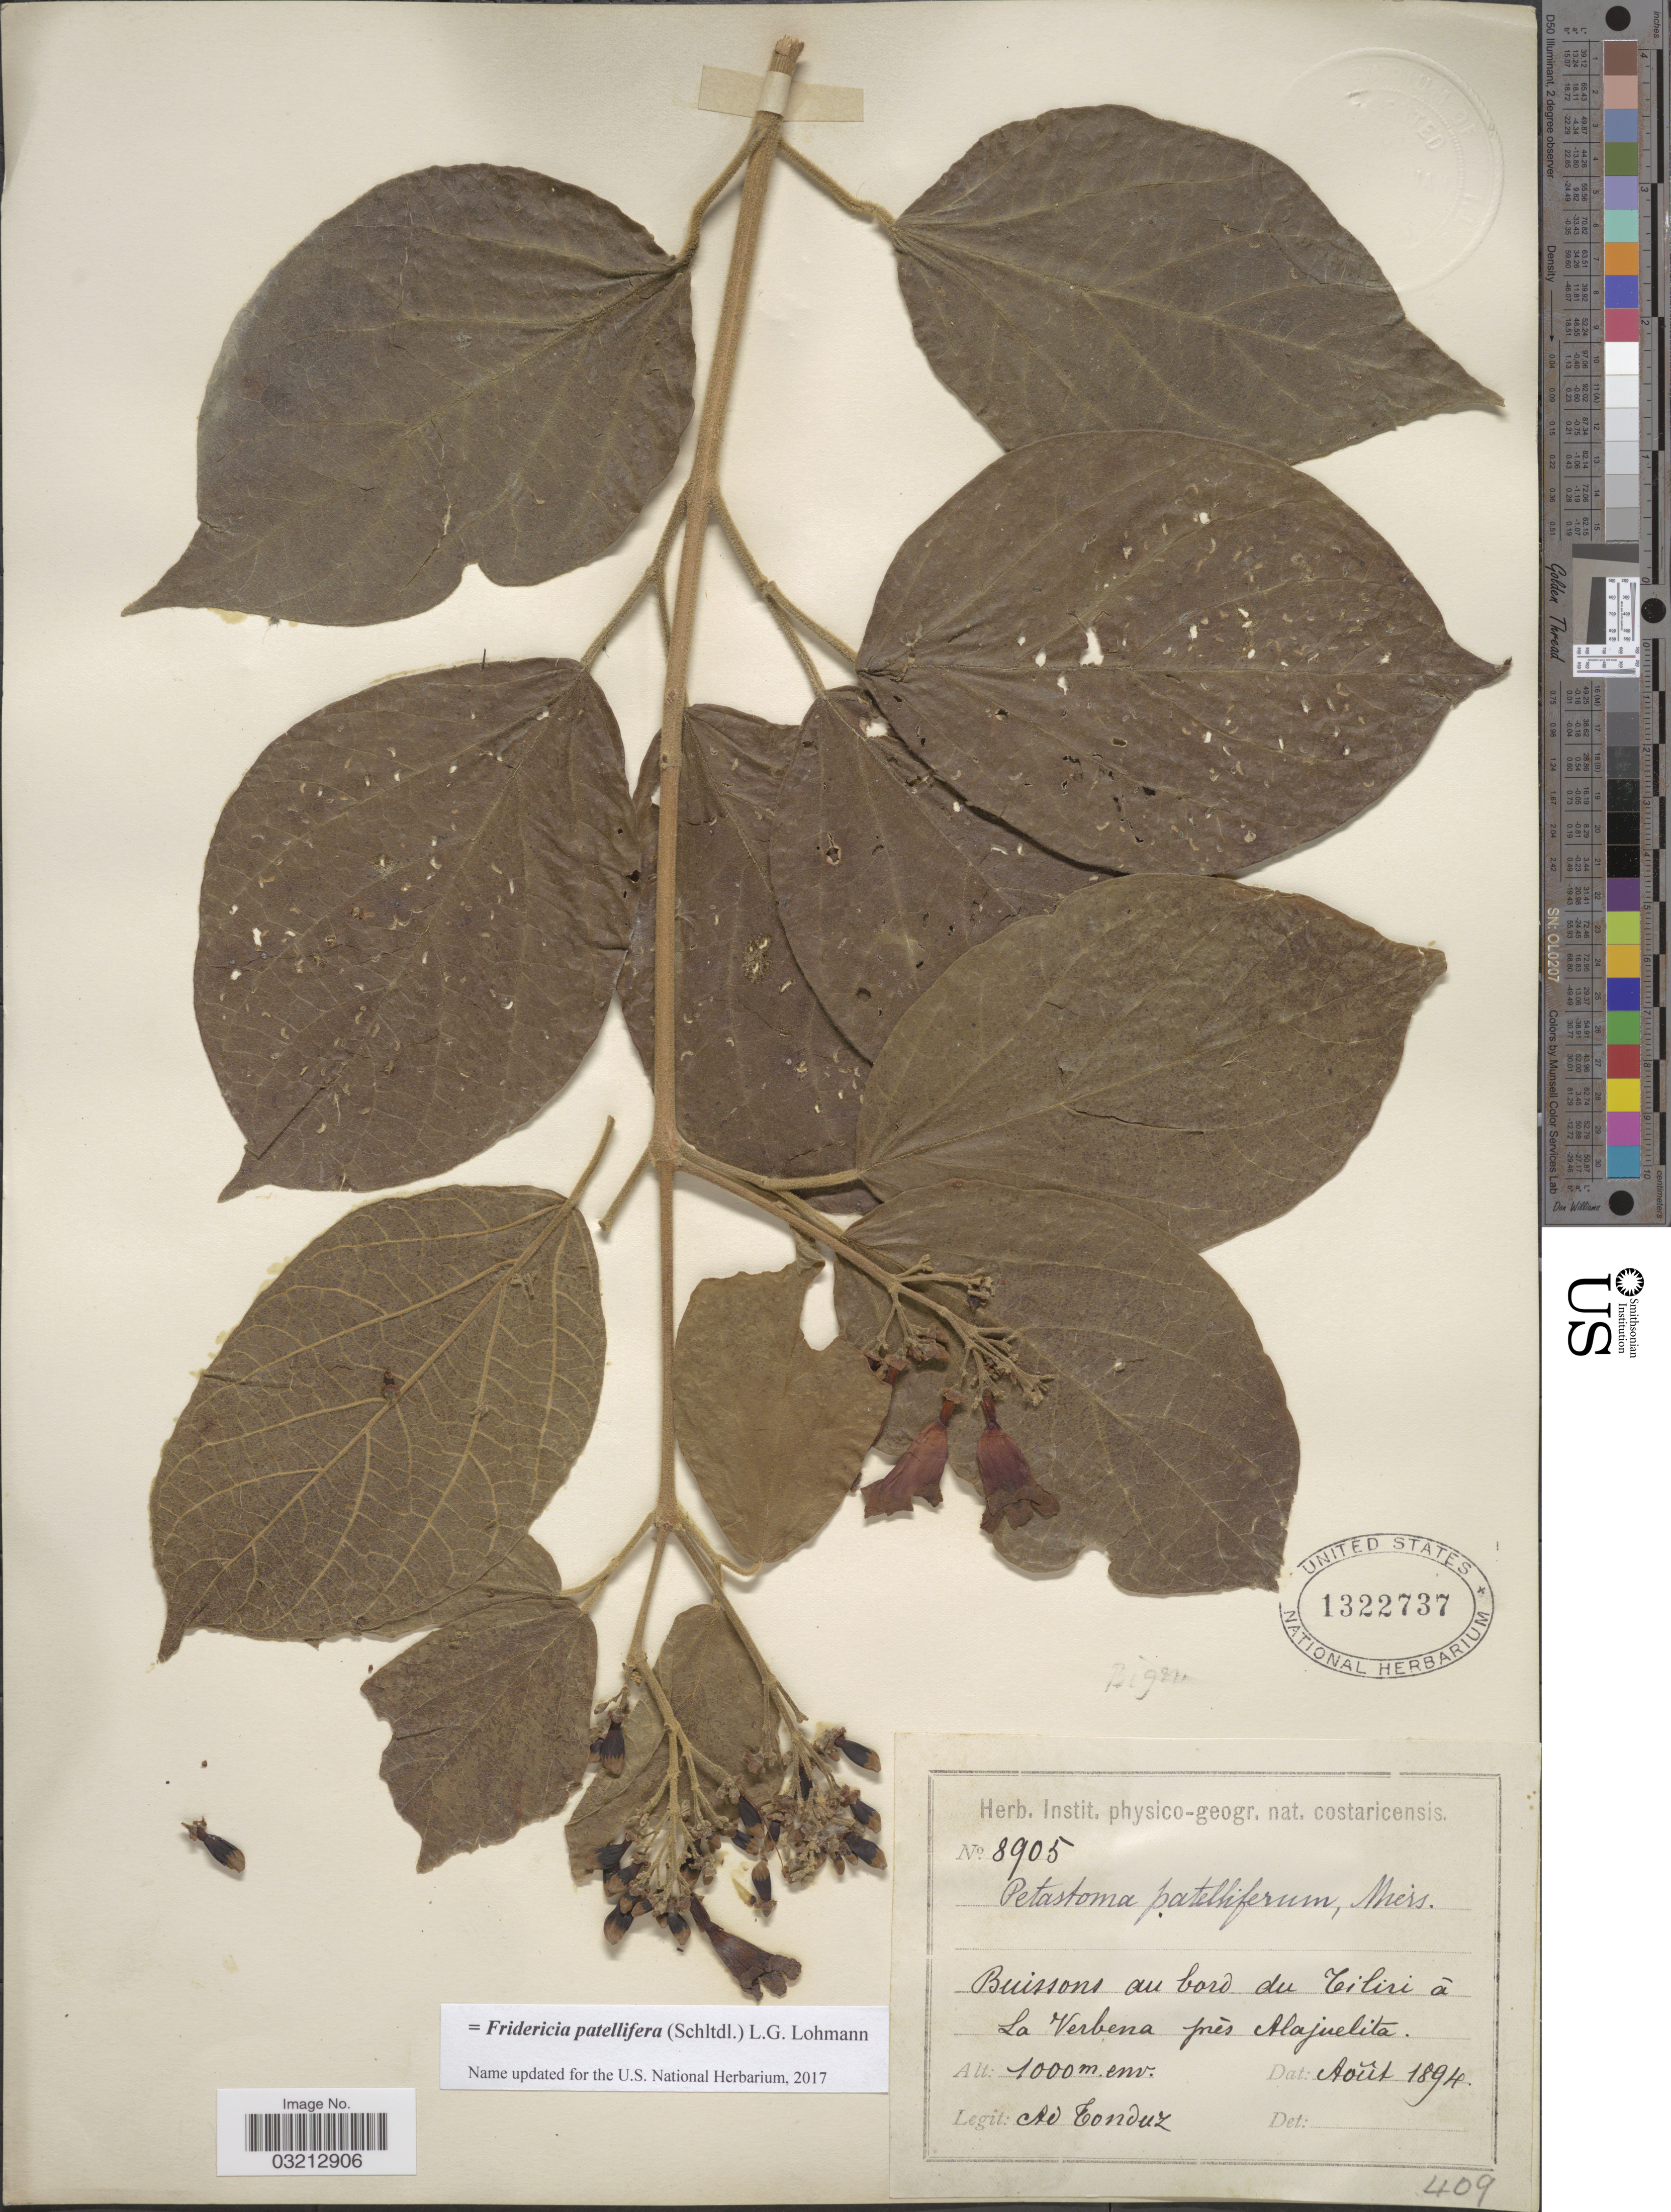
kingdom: Plantae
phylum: Tracheophyta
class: Magnoliopsida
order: Lamiales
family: Bignoniaceae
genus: Fridericia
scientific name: Fridericia patellifera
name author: (Schltdl.) L.G. Lohmann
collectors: A. Tonduz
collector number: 8905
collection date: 1894-08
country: Costa Rica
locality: Buissons au bord du Tiliri à La Verbena près Alajuelita.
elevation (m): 1000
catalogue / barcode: US 1322737